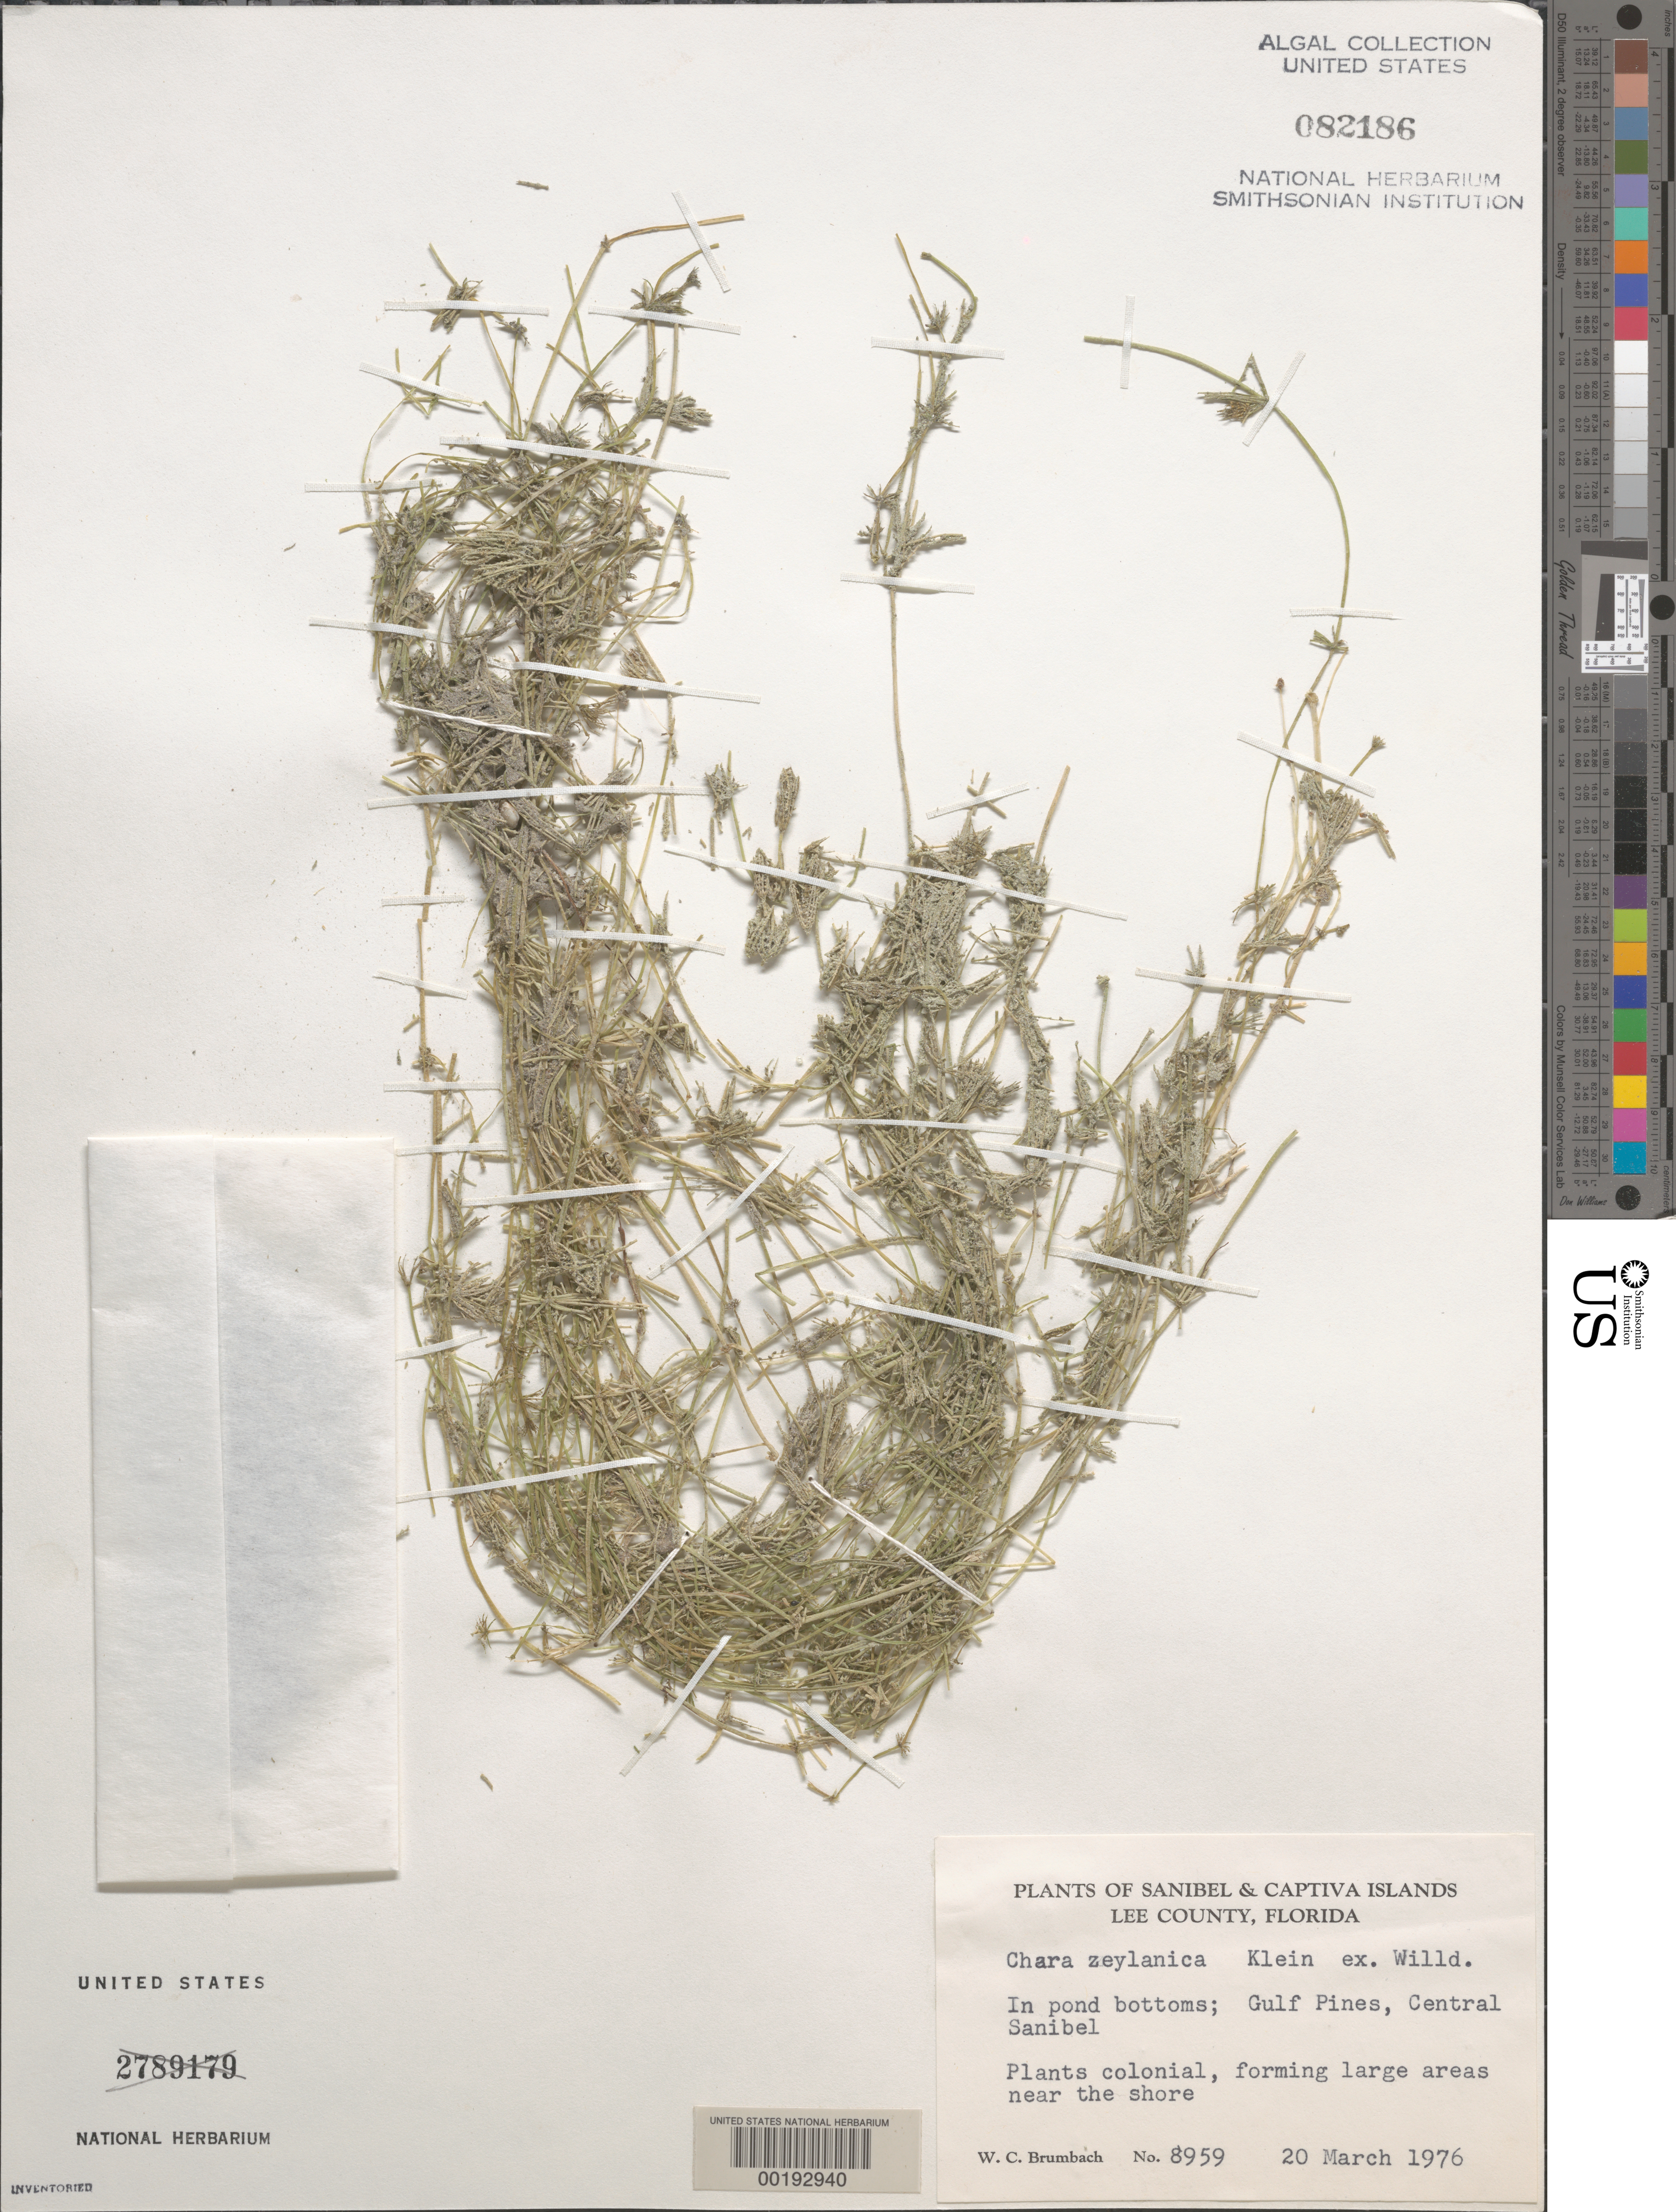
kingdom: Plantae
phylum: Charophyta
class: Charophyceae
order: Charales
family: Characeae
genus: Chara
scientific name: Chara zeylanica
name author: J.G. Klein ex Willd.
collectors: W. C. Brumbach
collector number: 8959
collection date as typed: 20 Mar 1976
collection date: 1976-03-20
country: United States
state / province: Florida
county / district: Lee County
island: Sanibel Island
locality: Gulf Pines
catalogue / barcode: US 82186